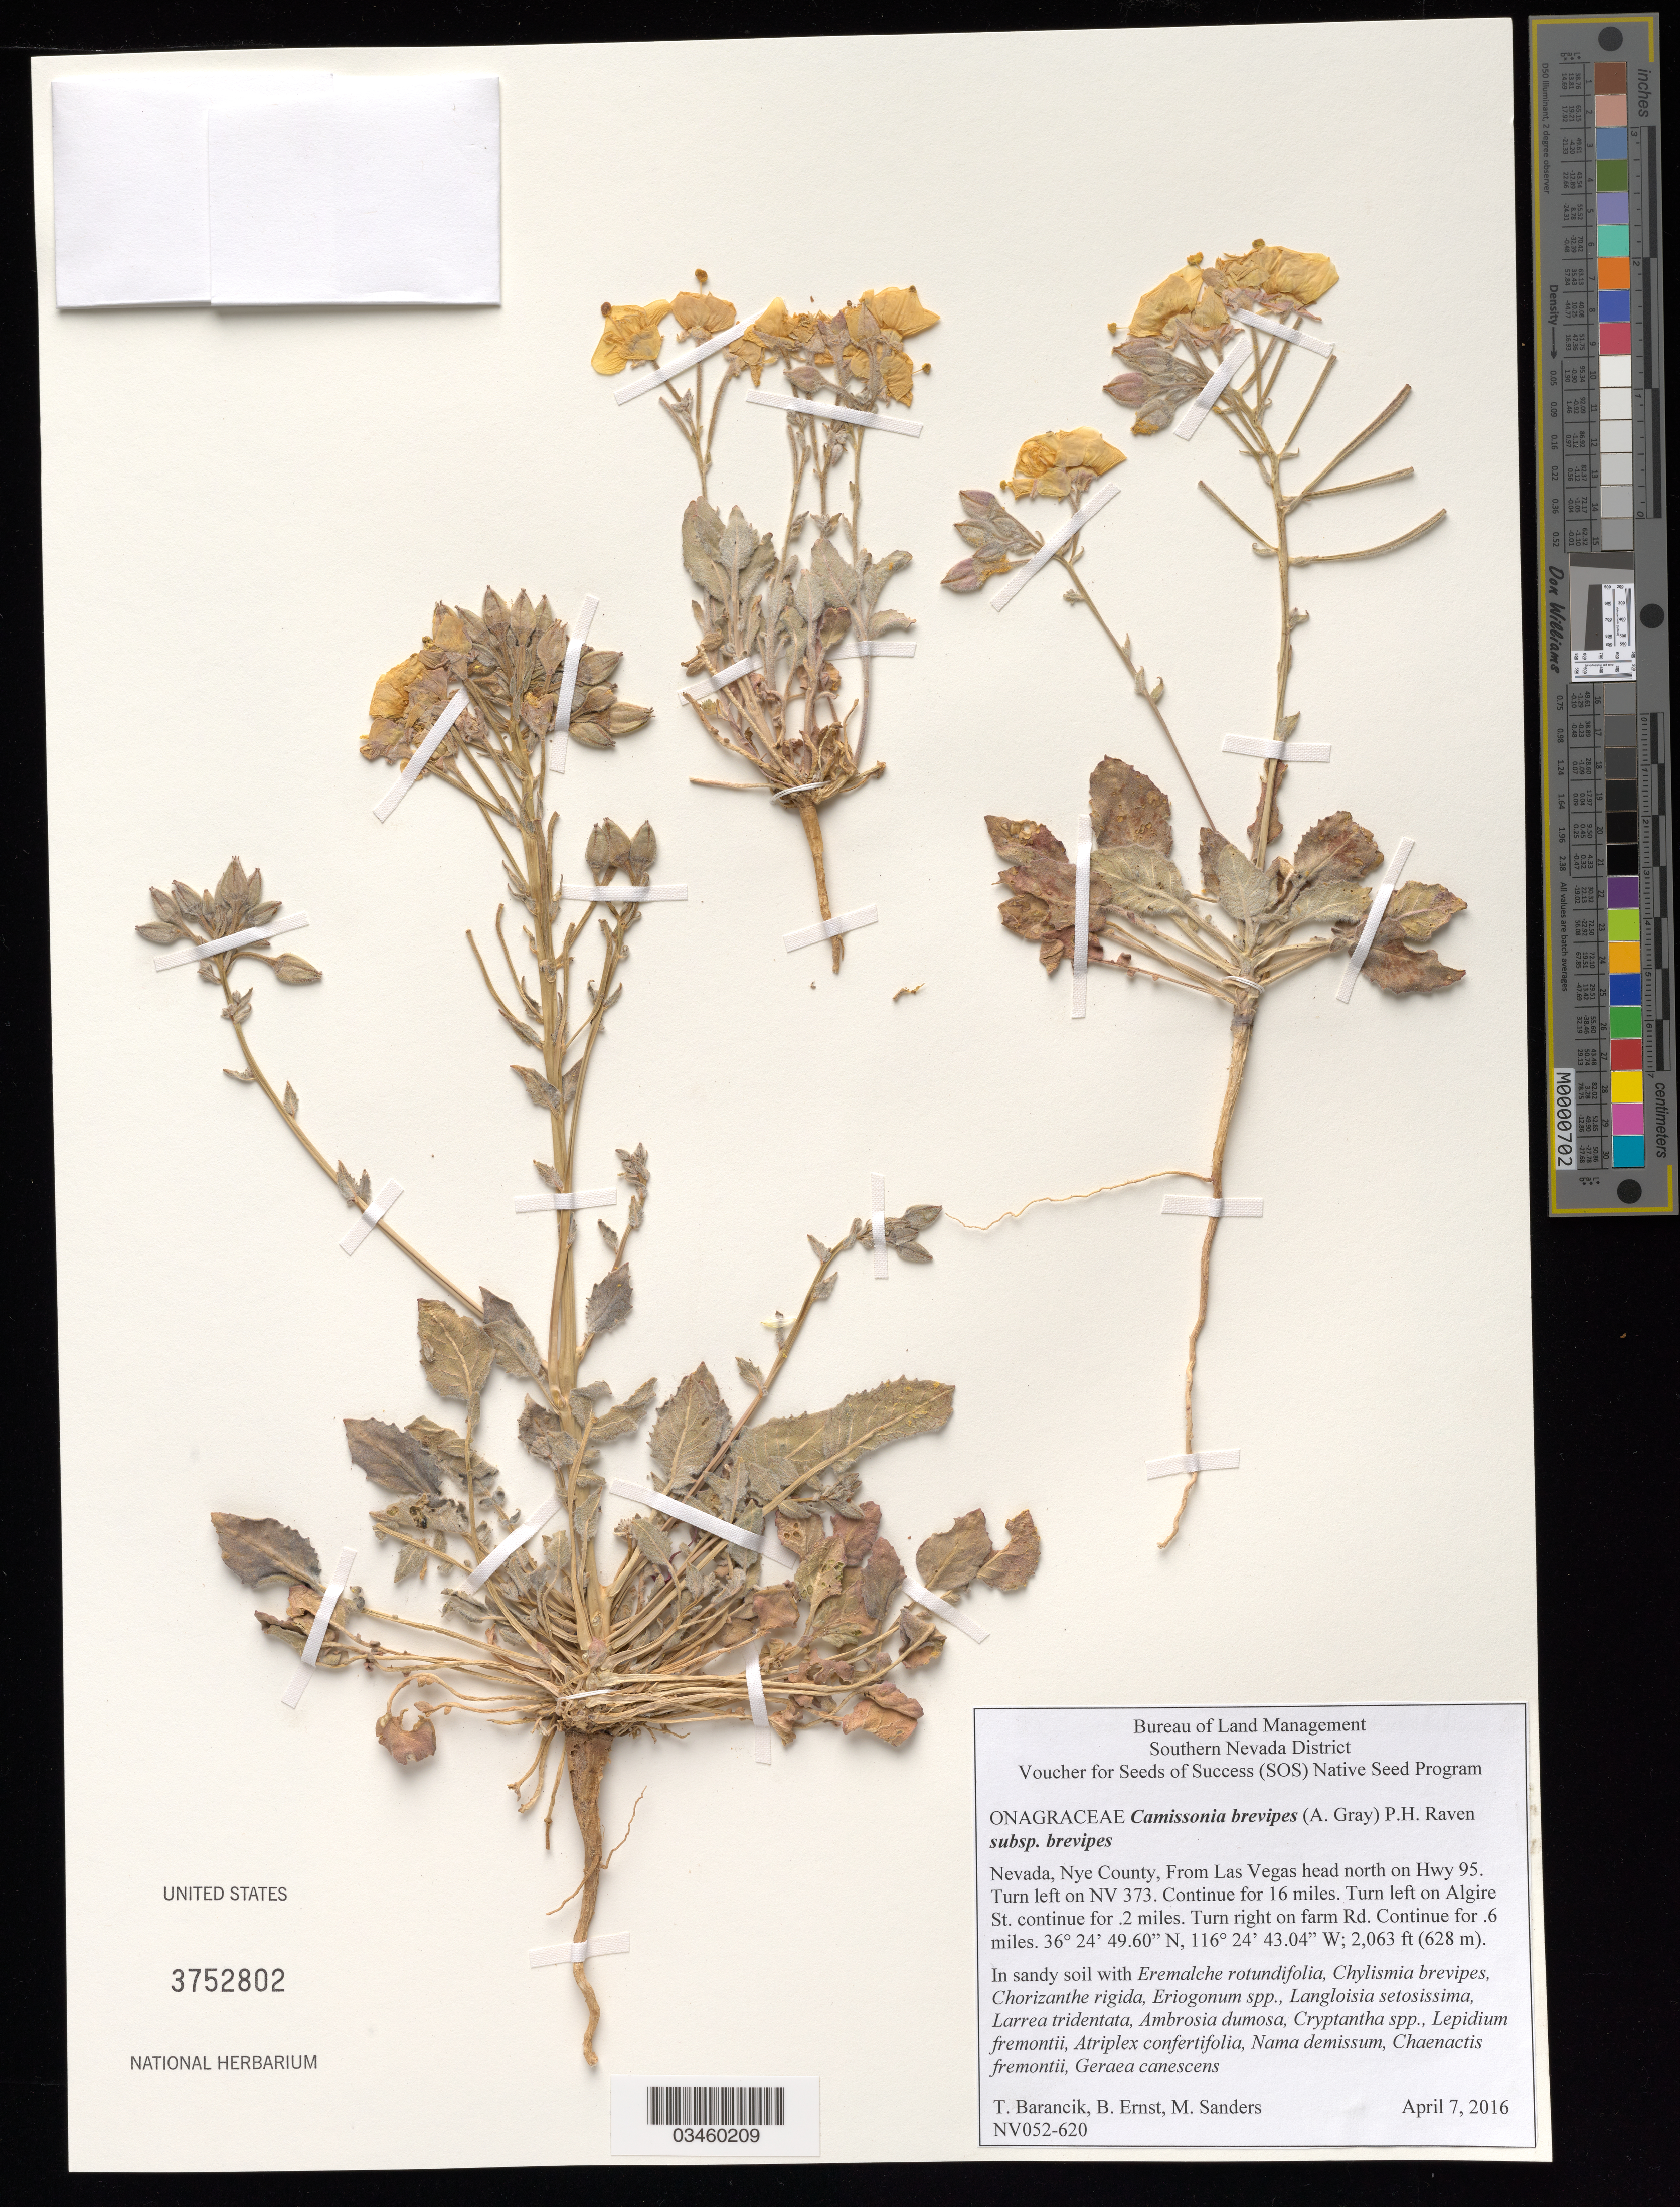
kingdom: Plantae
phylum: Tracheophyta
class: Magnoliopsida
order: Myrtales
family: Onagraceae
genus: Camissonia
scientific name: Camissonia brevipes subsp. brevipes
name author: (A. Gray) P.H. Raven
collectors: T. Barancik, B. Ernst & M. Sanders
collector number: NV052-622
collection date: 2016-04-07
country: United States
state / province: Nevada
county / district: Nye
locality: Algire St.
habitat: In sandy soil. With Eriogonum sp., Larrea tridentata, Ambrosia dumosa, Cryptantha sp., ect.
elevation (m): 628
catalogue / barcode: US 3752802